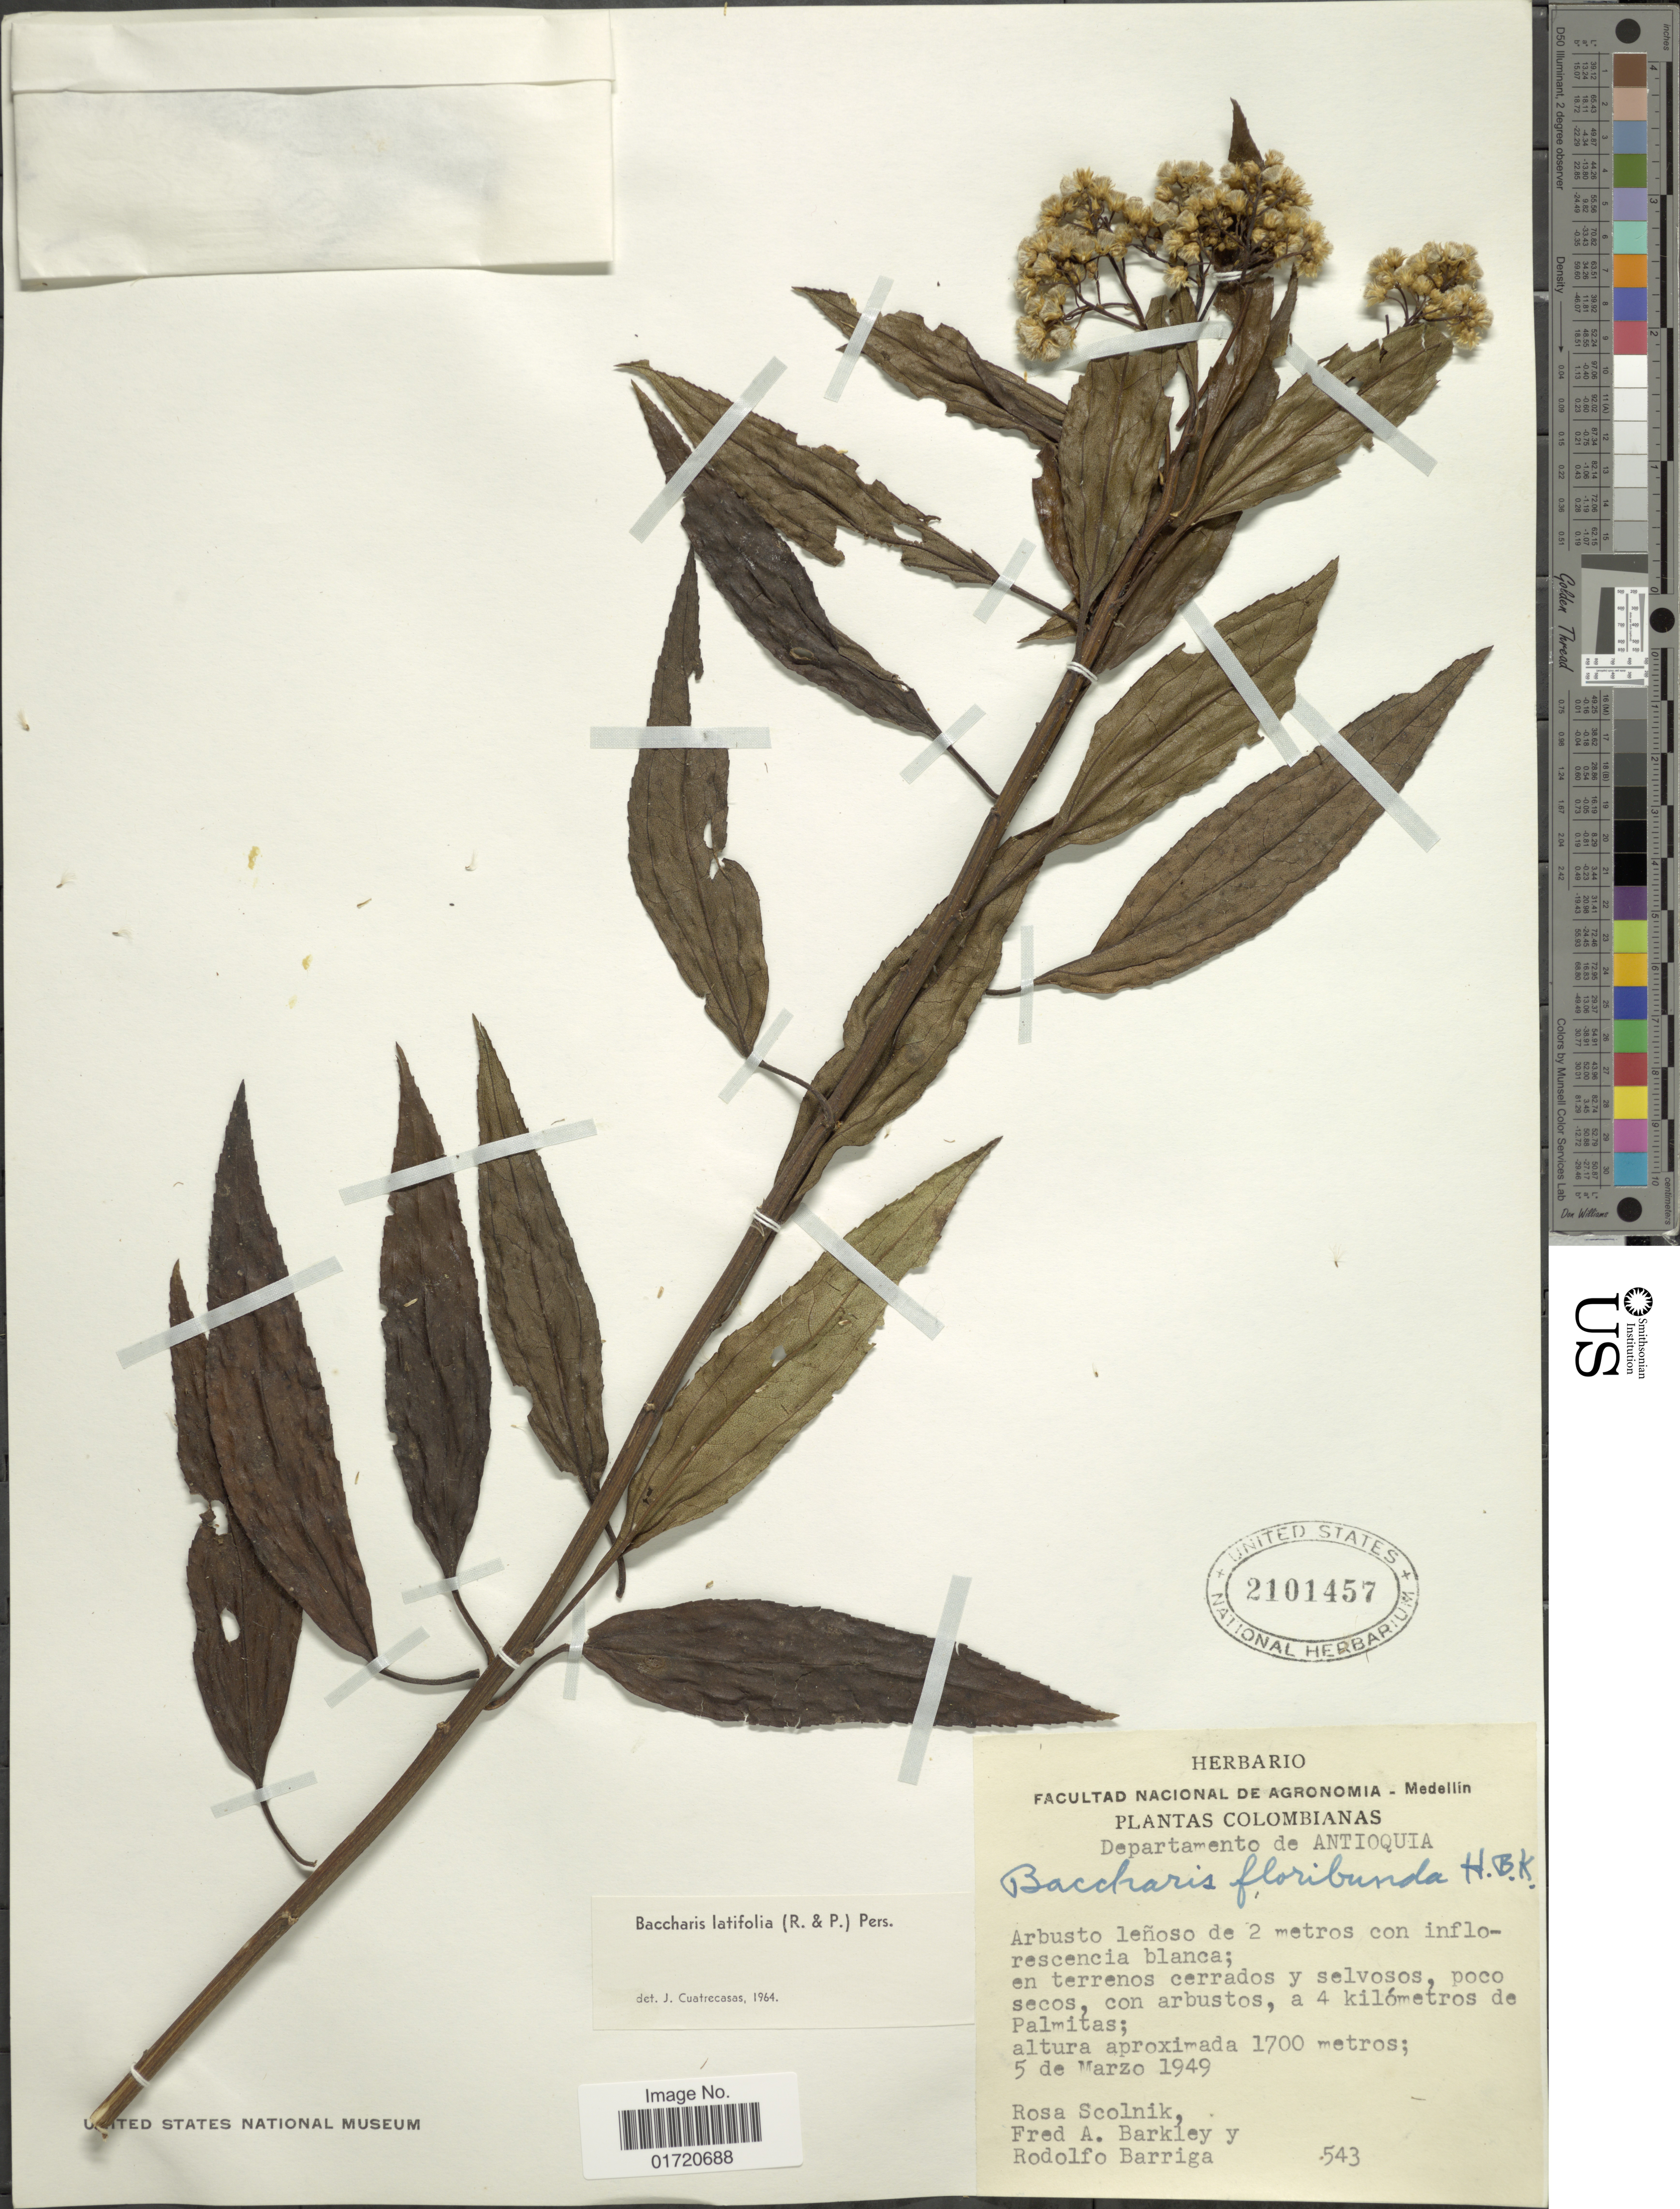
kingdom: Plantae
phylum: Tracheophyta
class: Magnoliopsida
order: Asterales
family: Asteraceae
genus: Baccharis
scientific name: Baccharis latifolia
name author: (Ruiz & Pav.) Pers.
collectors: R. Scolnik, F. A. Barkley & R. Barriga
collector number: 543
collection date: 1949-03-05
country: Colombia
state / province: Antioquia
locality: A 4 kilometros de Palmitas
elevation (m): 1700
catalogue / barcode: US 2101457